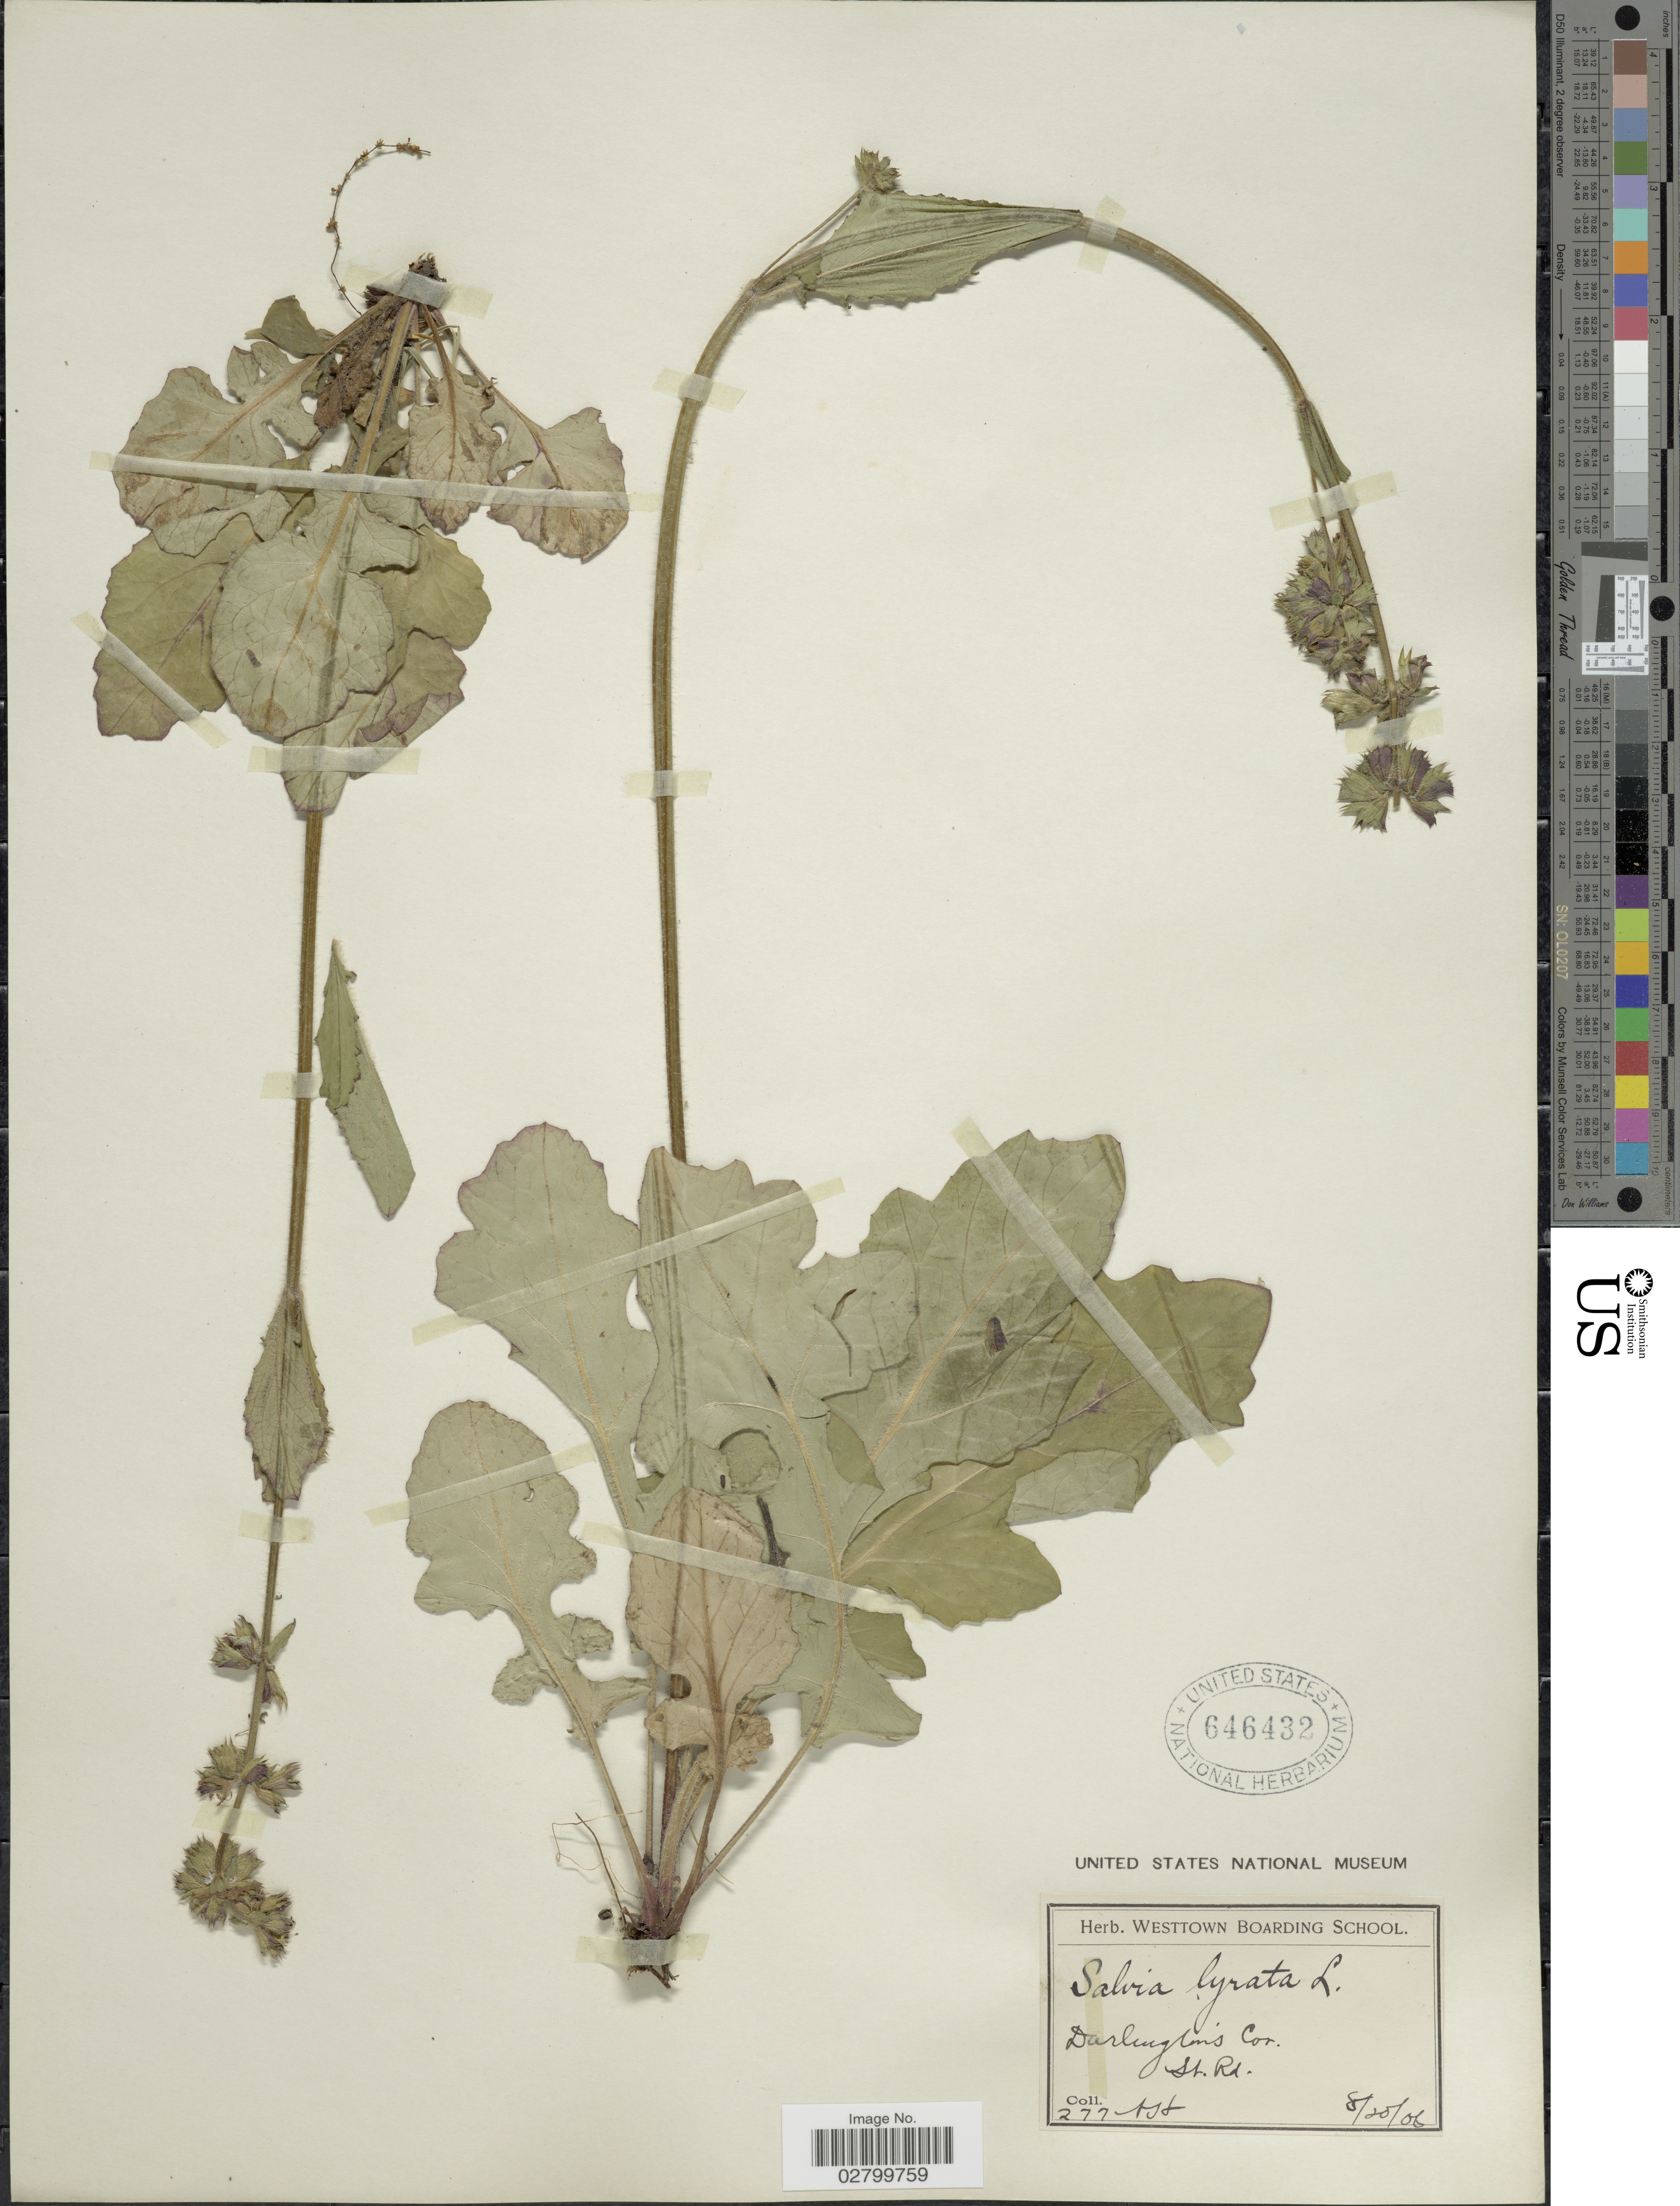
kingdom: Plantae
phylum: Tracheophyta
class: Magnoliopsida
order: Lamiales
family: Lamiaceae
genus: Salvia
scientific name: Salvia lyrata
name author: L.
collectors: A. H.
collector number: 277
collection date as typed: Transcribed d/m/y: 20/8/6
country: United States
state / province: Pennsylvania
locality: Darlington's Cor. St. Rd.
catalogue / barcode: US 646432